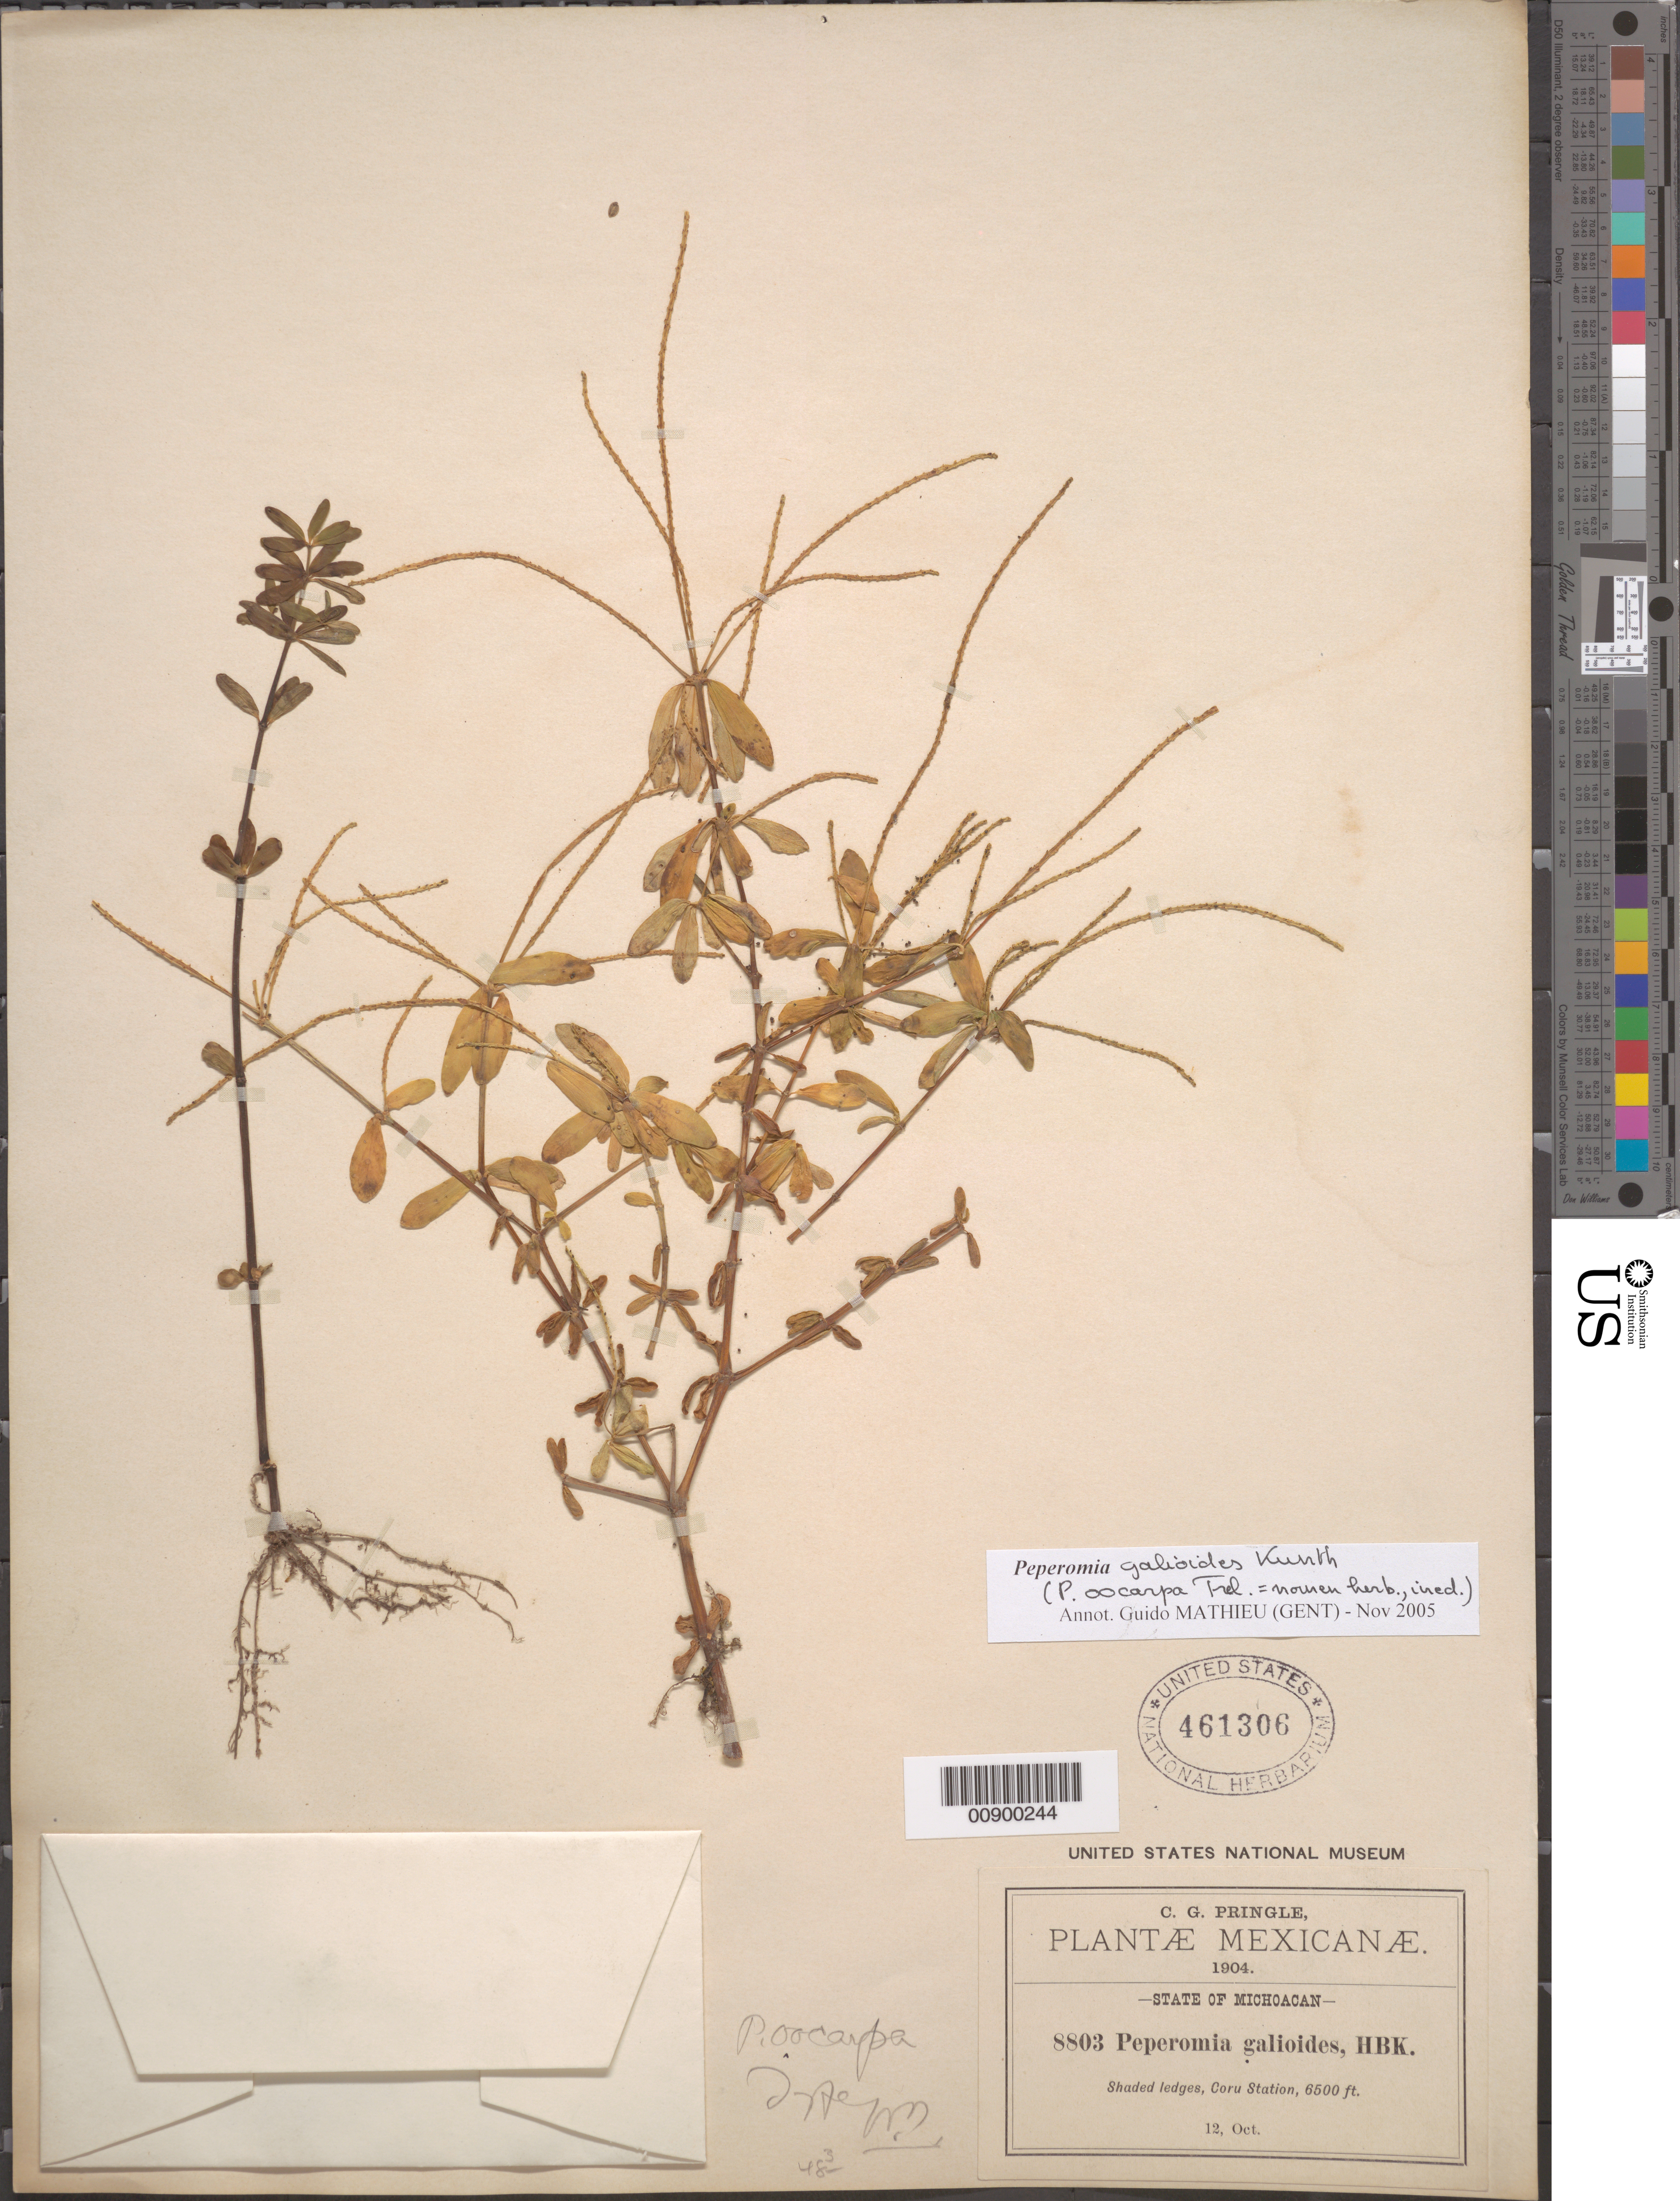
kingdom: Plantae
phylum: Tracheophyta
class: Magnoliopsida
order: Piperales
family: Piperaceae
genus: Peperomia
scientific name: Peperomia galioides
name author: Kunth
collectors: C. G. Pringle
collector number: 8803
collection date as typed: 12 Oct 1904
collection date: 1904-10-12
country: Mexico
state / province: Michoacán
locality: Coru Station. Michoacán.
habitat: Shaded ledges.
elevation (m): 1981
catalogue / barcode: US 461306